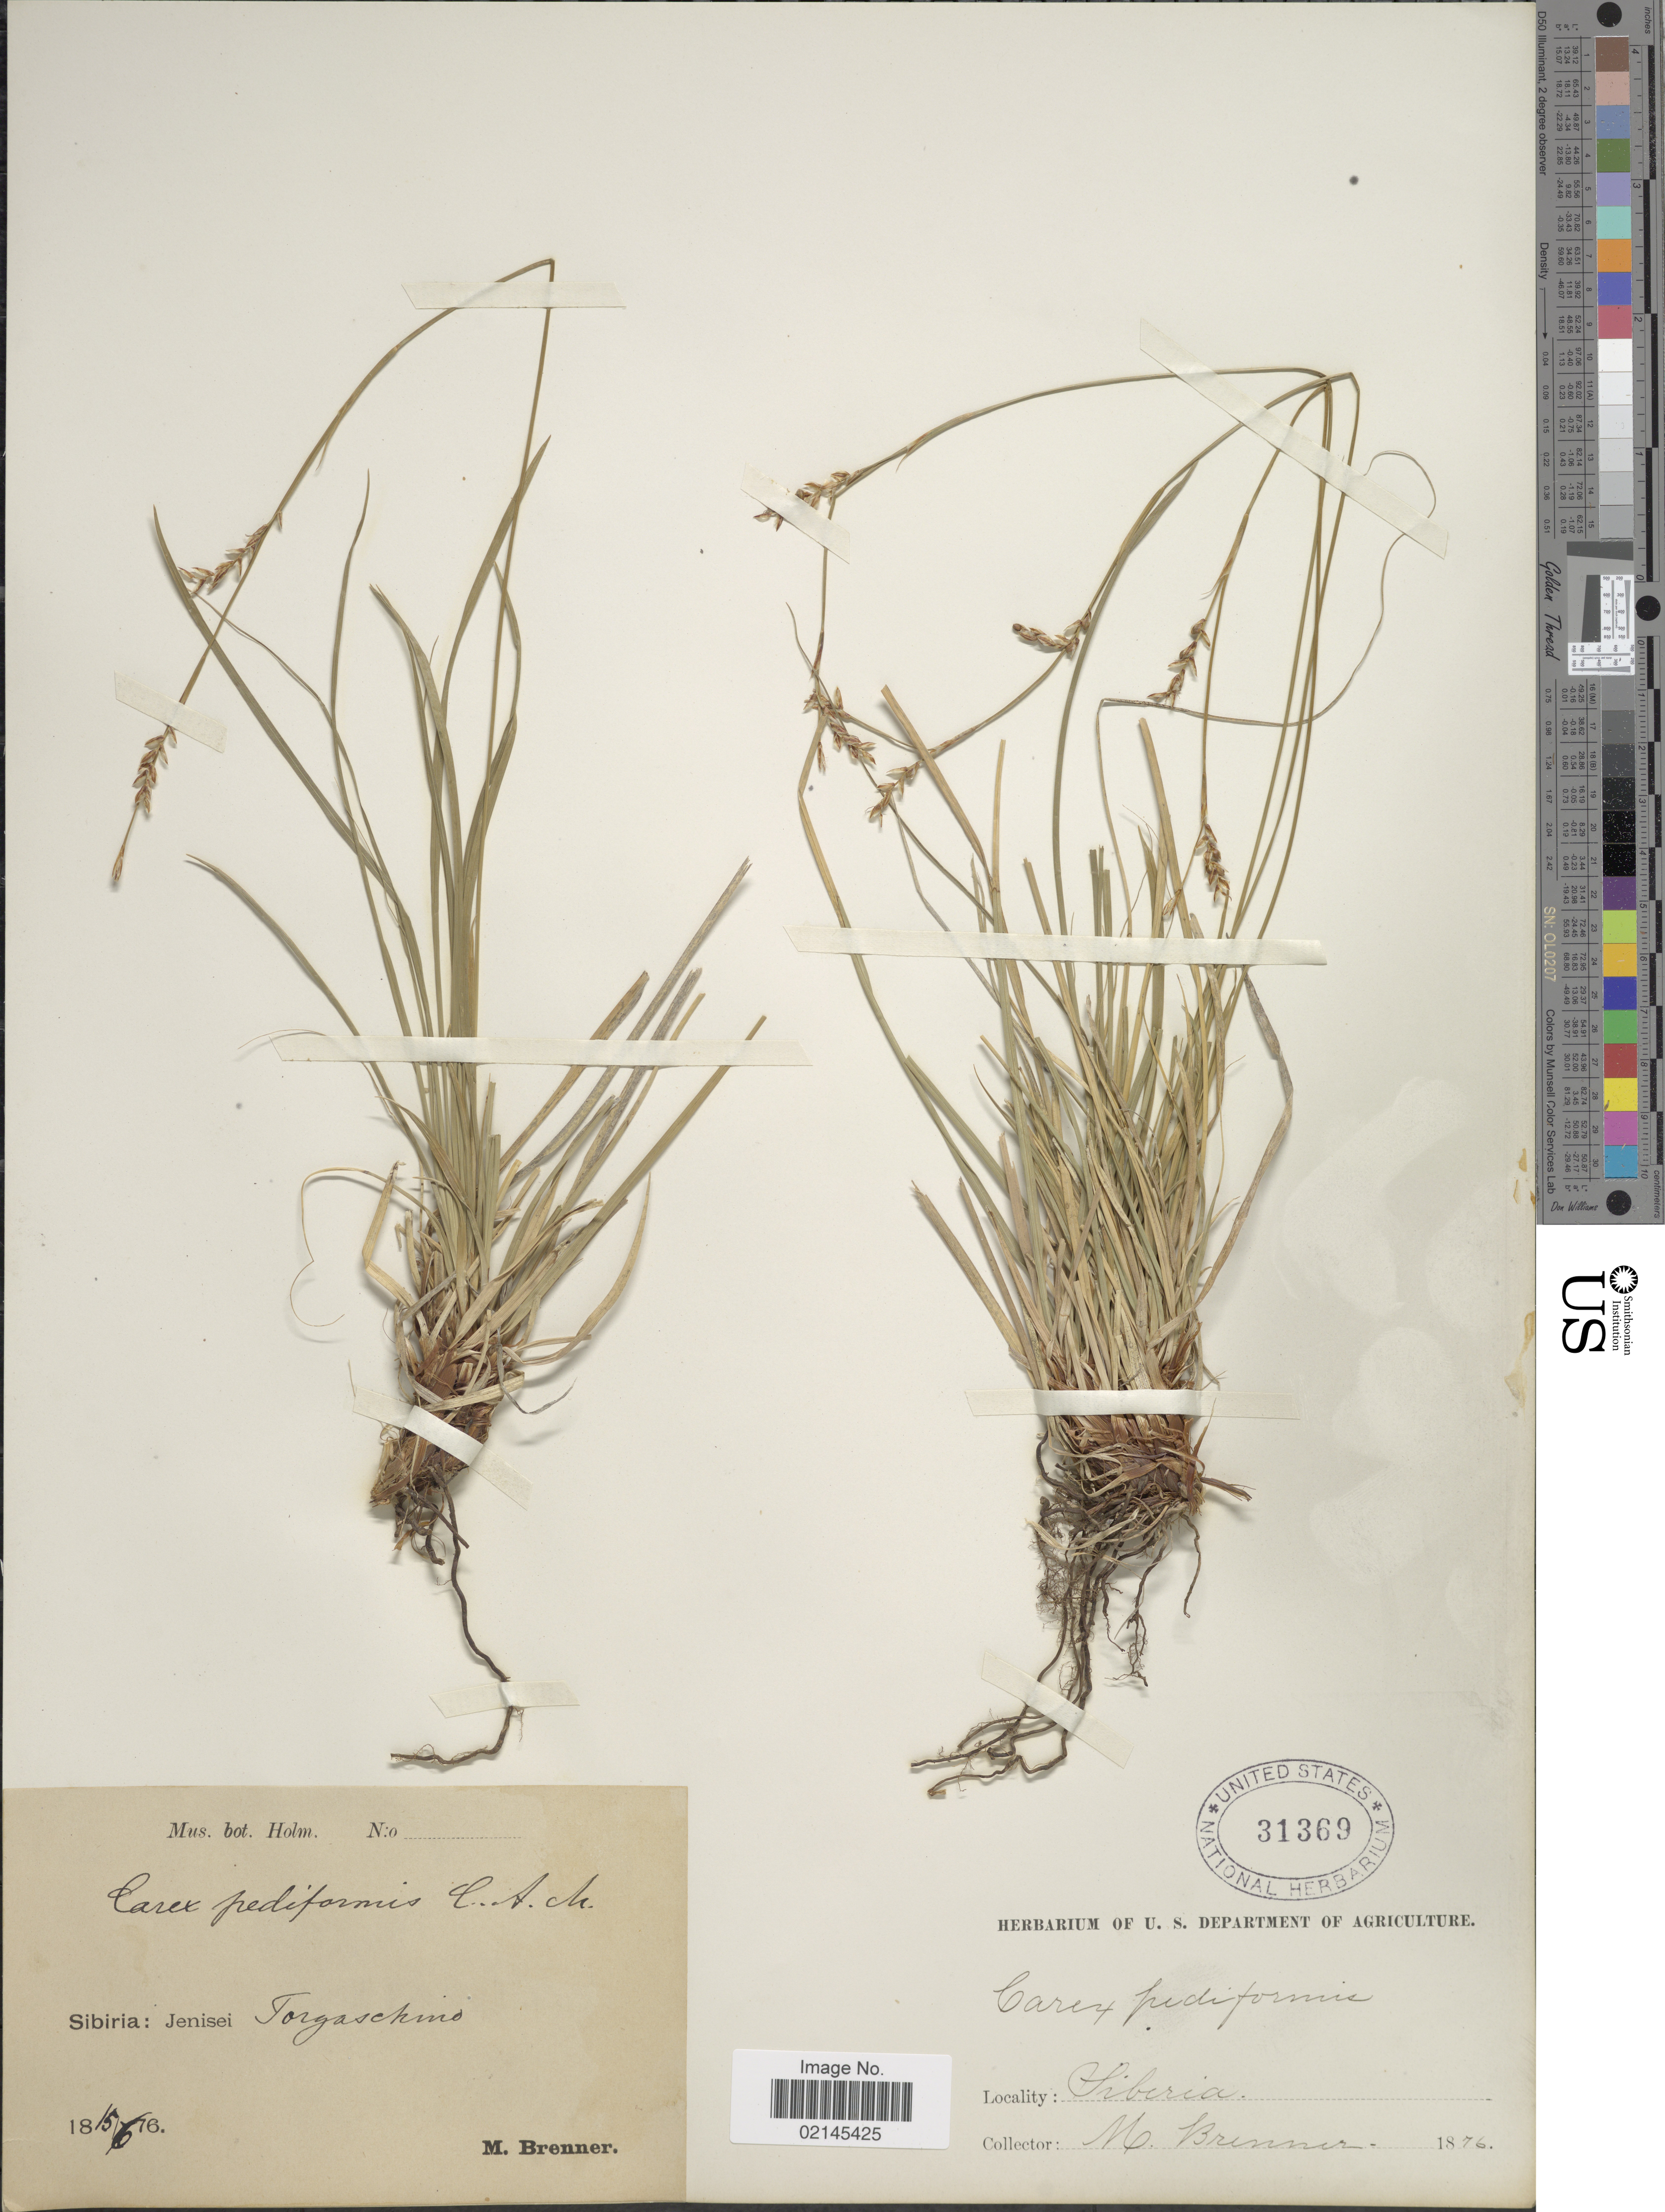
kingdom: Plantae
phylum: Tracheophyta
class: Liliopsida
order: Poales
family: Cyperaceae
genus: Carex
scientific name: Carex pediformis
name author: C.A. Mey.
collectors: M. Brenner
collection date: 1876-06-15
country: Russian Federation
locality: Siberia, Jenisei, Torgaschino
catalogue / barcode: US 31369